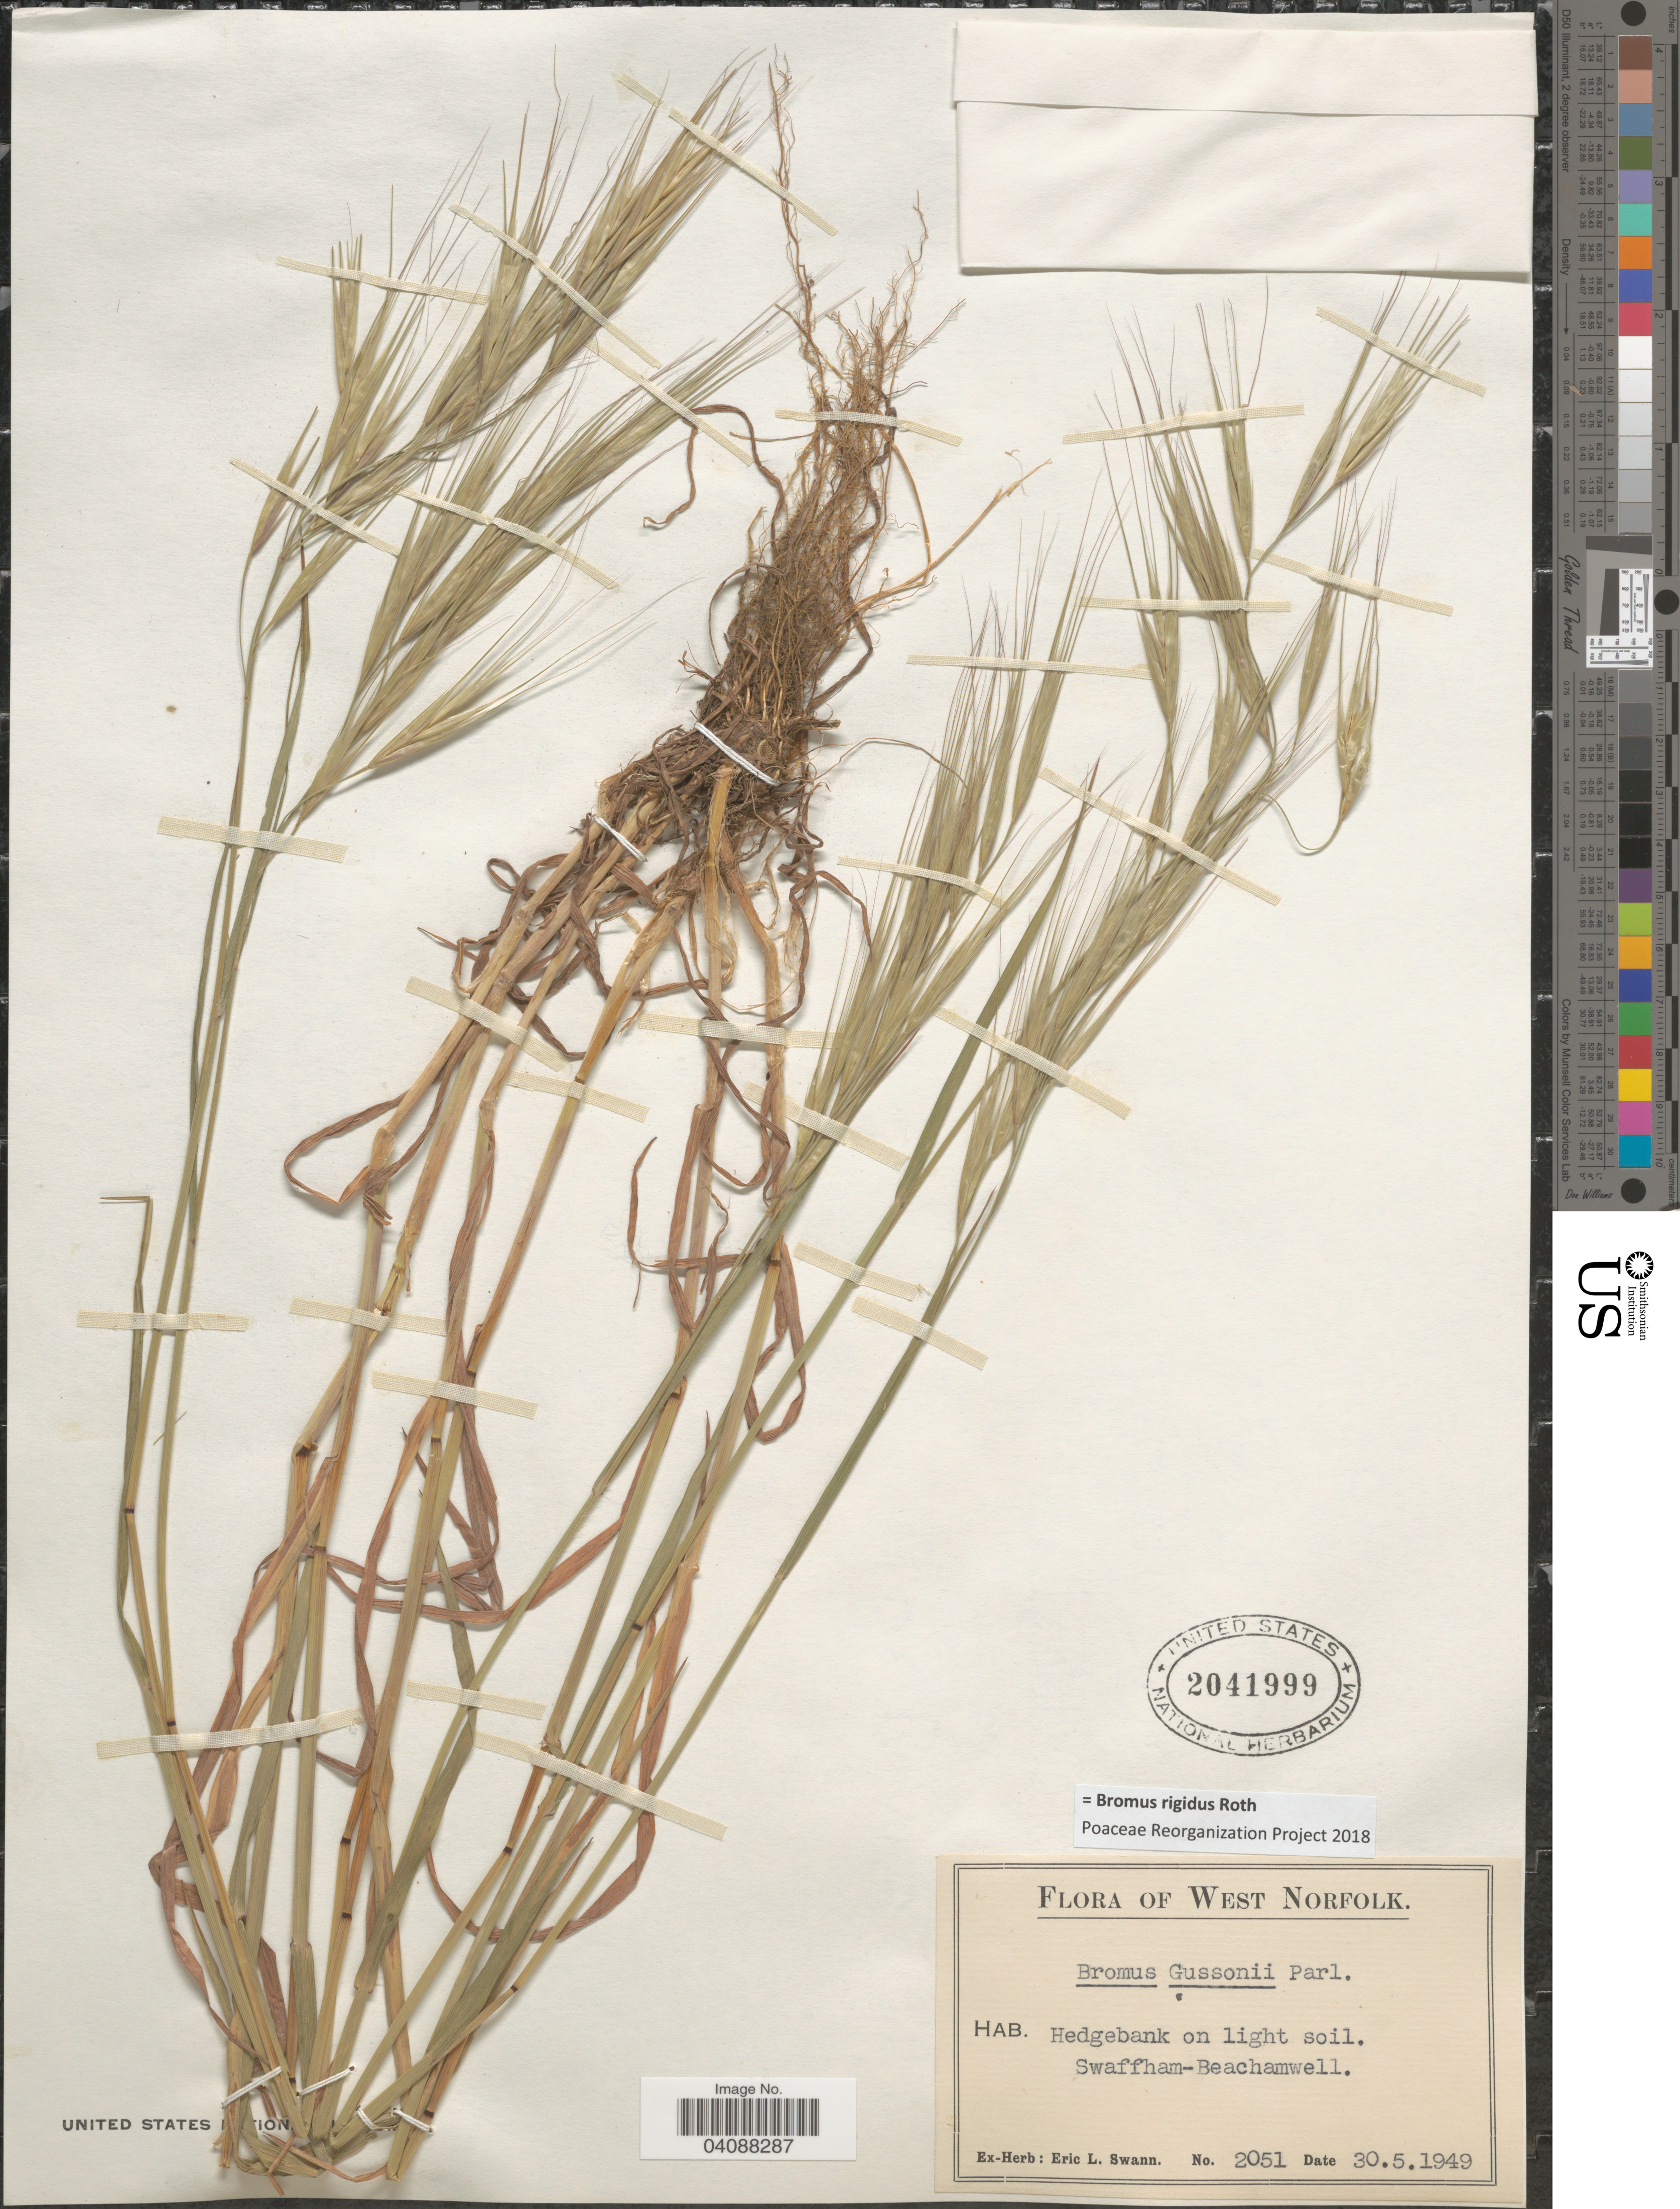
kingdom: Plantae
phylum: Tracheophyta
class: Liliopsida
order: Poales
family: Poaceae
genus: Bromus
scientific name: Bromus rigidus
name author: Roth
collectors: Ex herb. Eric L. Swann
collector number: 2051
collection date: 1949-05-30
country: Australia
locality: West Norfolk. Swaffham-Beachamwell.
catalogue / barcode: US 2041999